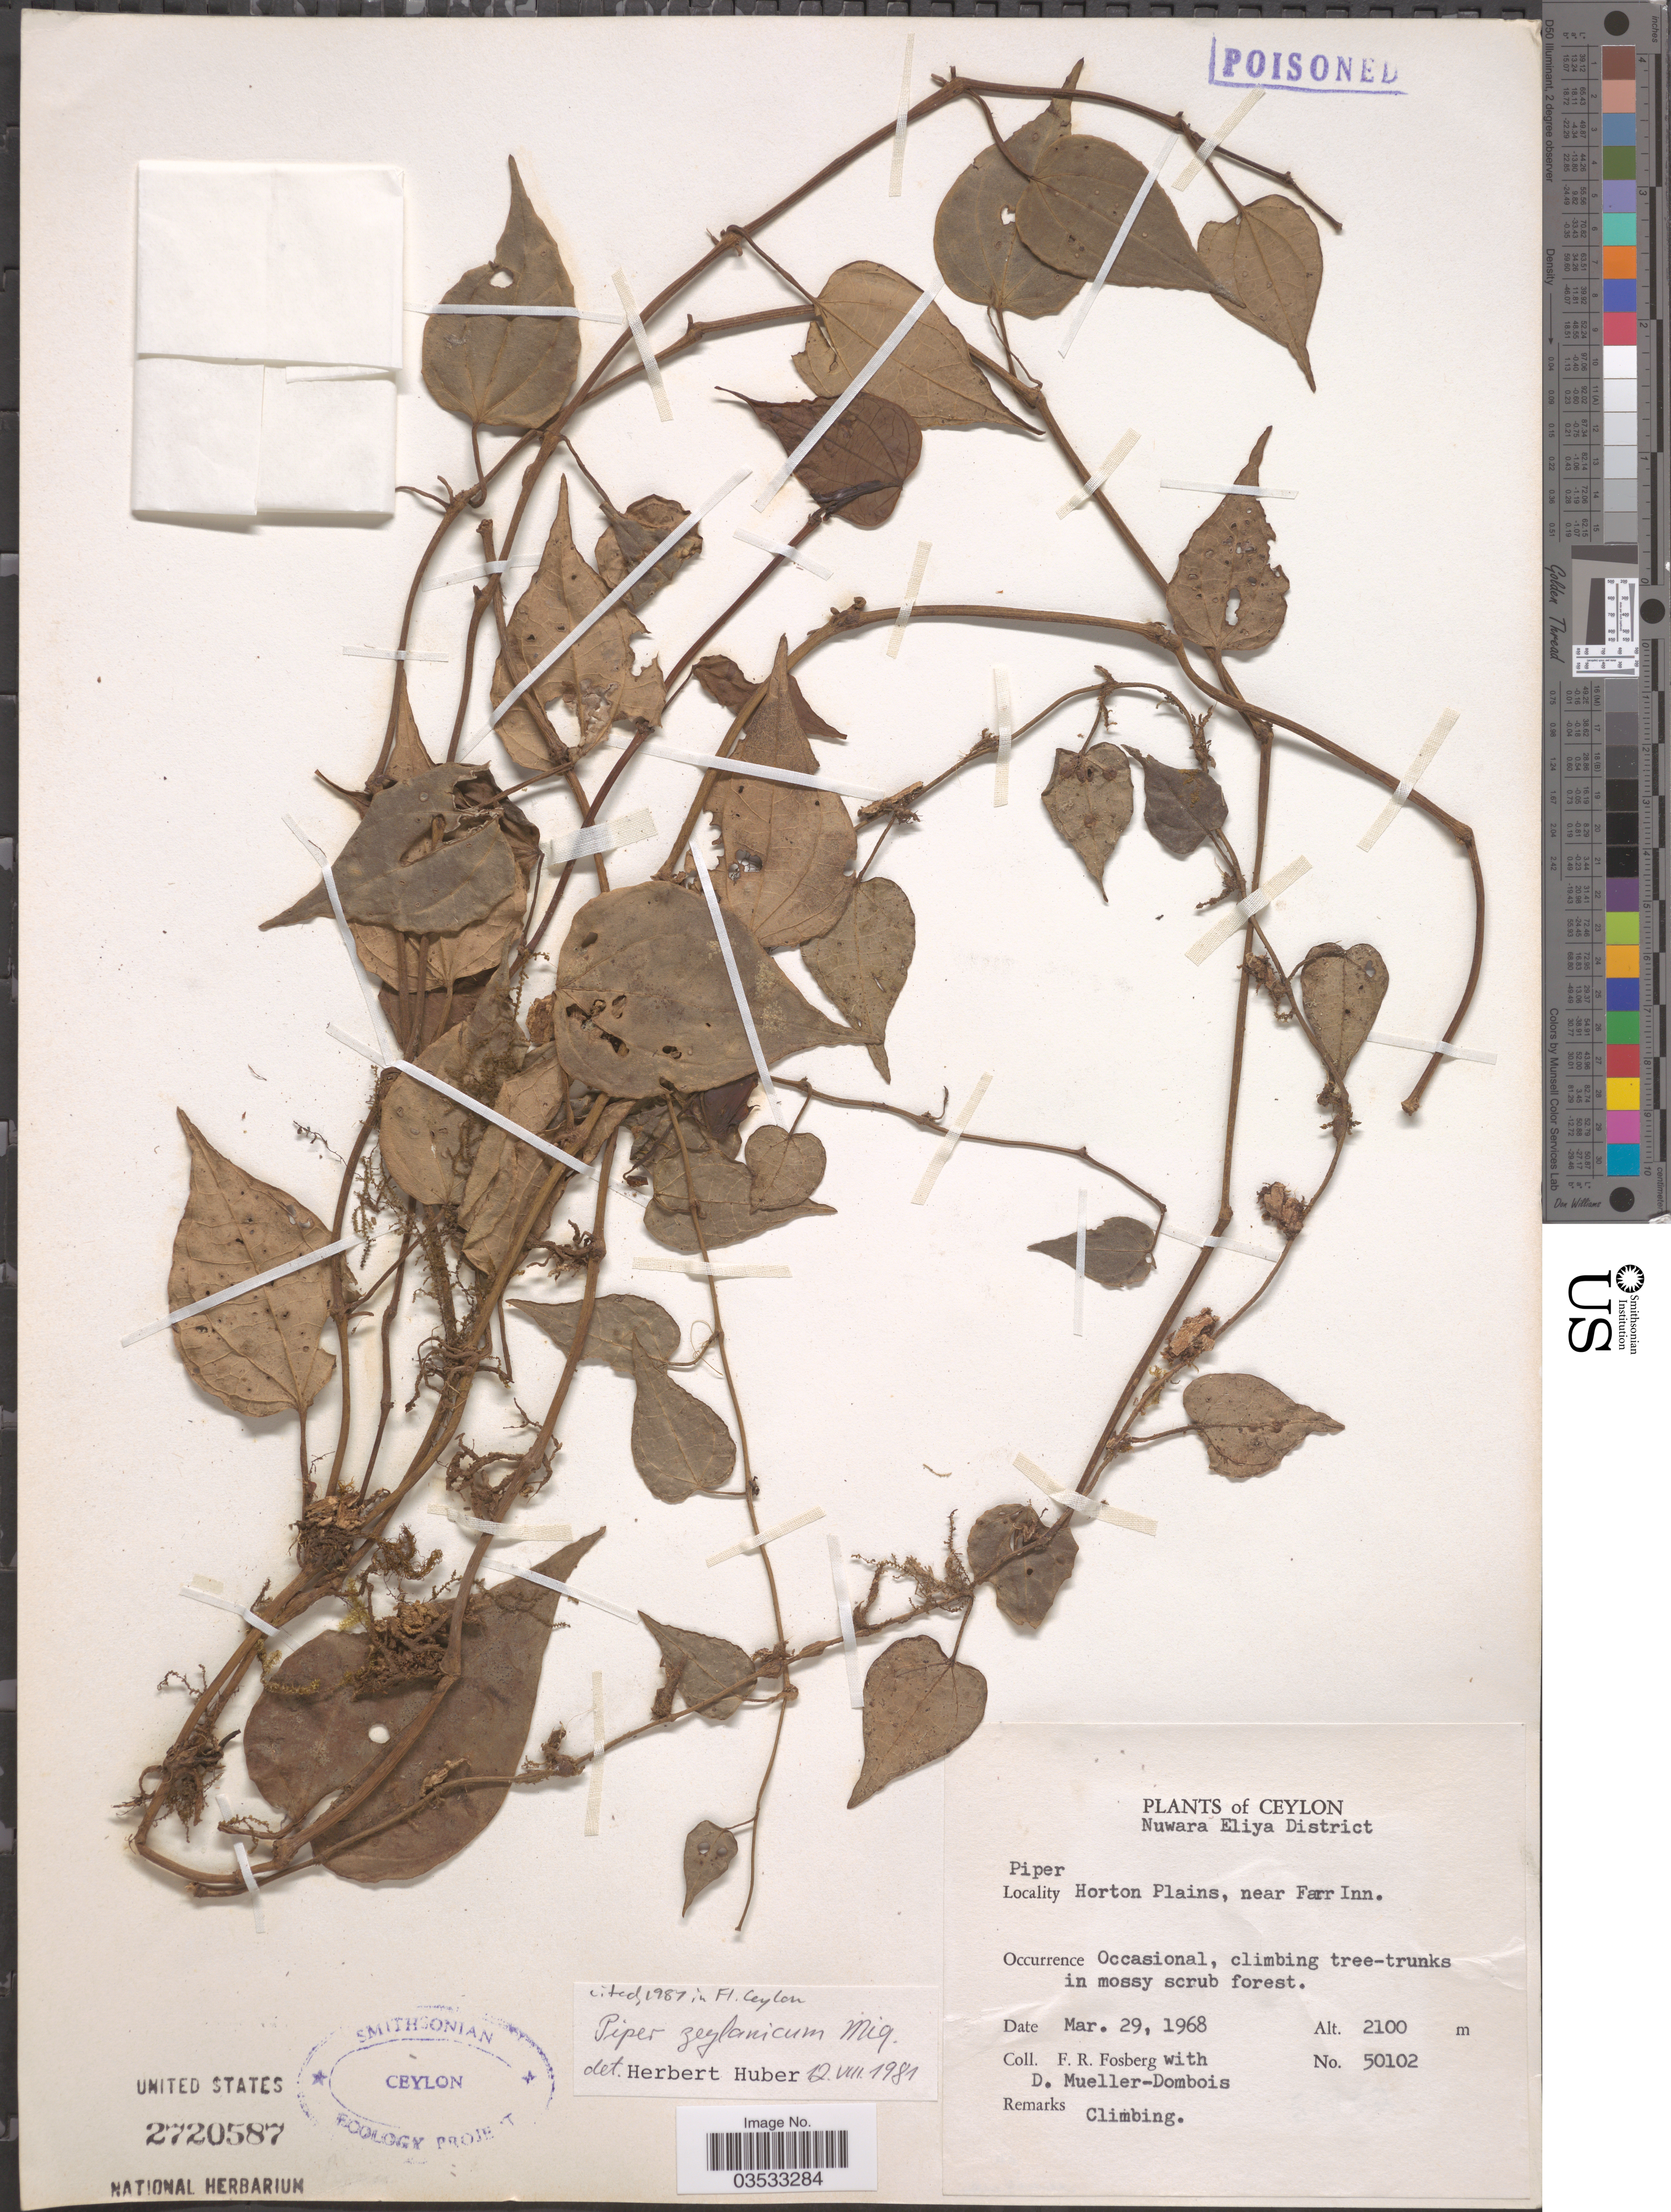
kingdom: Plantae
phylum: Tracheophyta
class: Magnoliopsida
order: Piperales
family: Piperaceae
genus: Piper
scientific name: Piper zeylanicum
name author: Miq.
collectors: F. R. Fosberg & D. Meuller-Dombois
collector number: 50102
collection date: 1968-03-29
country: Sri Lanka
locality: Ceylon. Nuwara Eliya District. Horton Plains, near Farr Inn.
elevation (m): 2100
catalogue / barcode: US 2720587